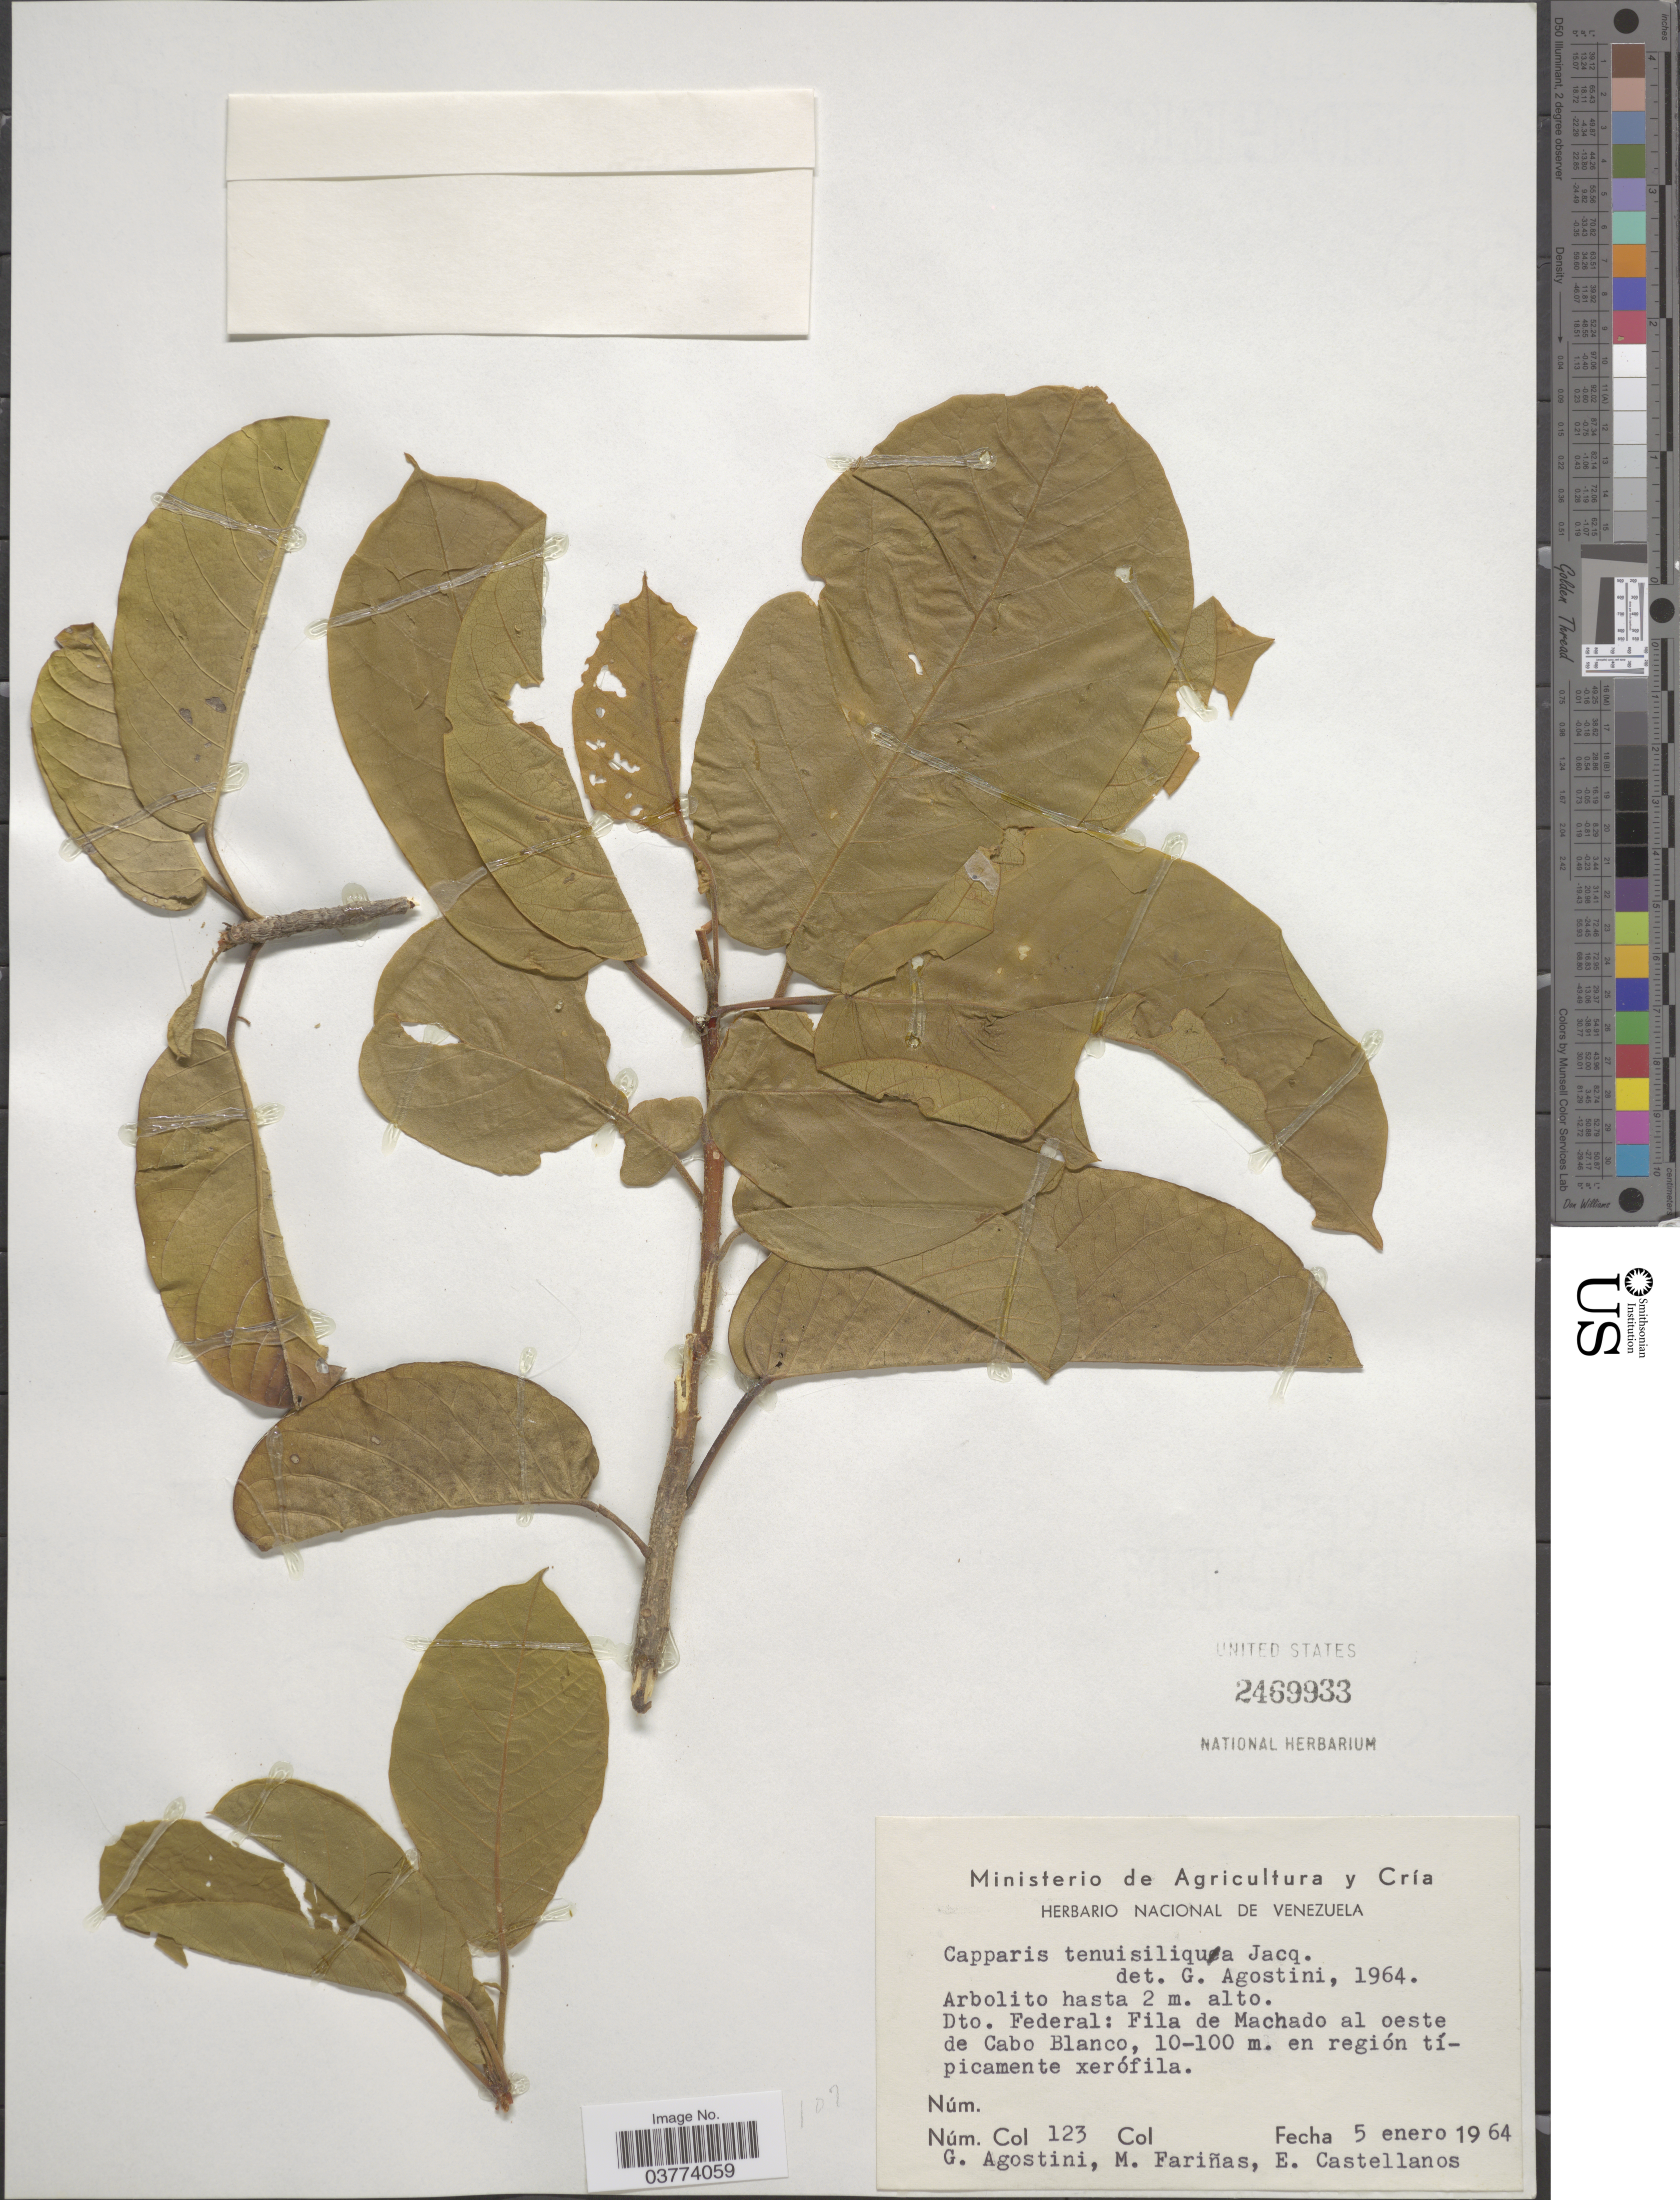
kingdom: Plantae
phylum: Tracheophyta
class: Magnoliopsida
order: Brassicales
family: Capparaceae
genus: Monilicarpa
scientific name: Monilicarpa tenuisiliqua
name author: (Jacq.) Cornejo & Iltis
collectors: G. Agostini, M. Fariñas & E. Castellanos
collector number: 123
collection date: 1964-01-05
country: Venezuela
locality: Dto. Federal: Fila de Machado al oeste de Cabo Blanco, en región típicamente xerófila.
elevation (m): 10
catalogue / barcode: US 2469933